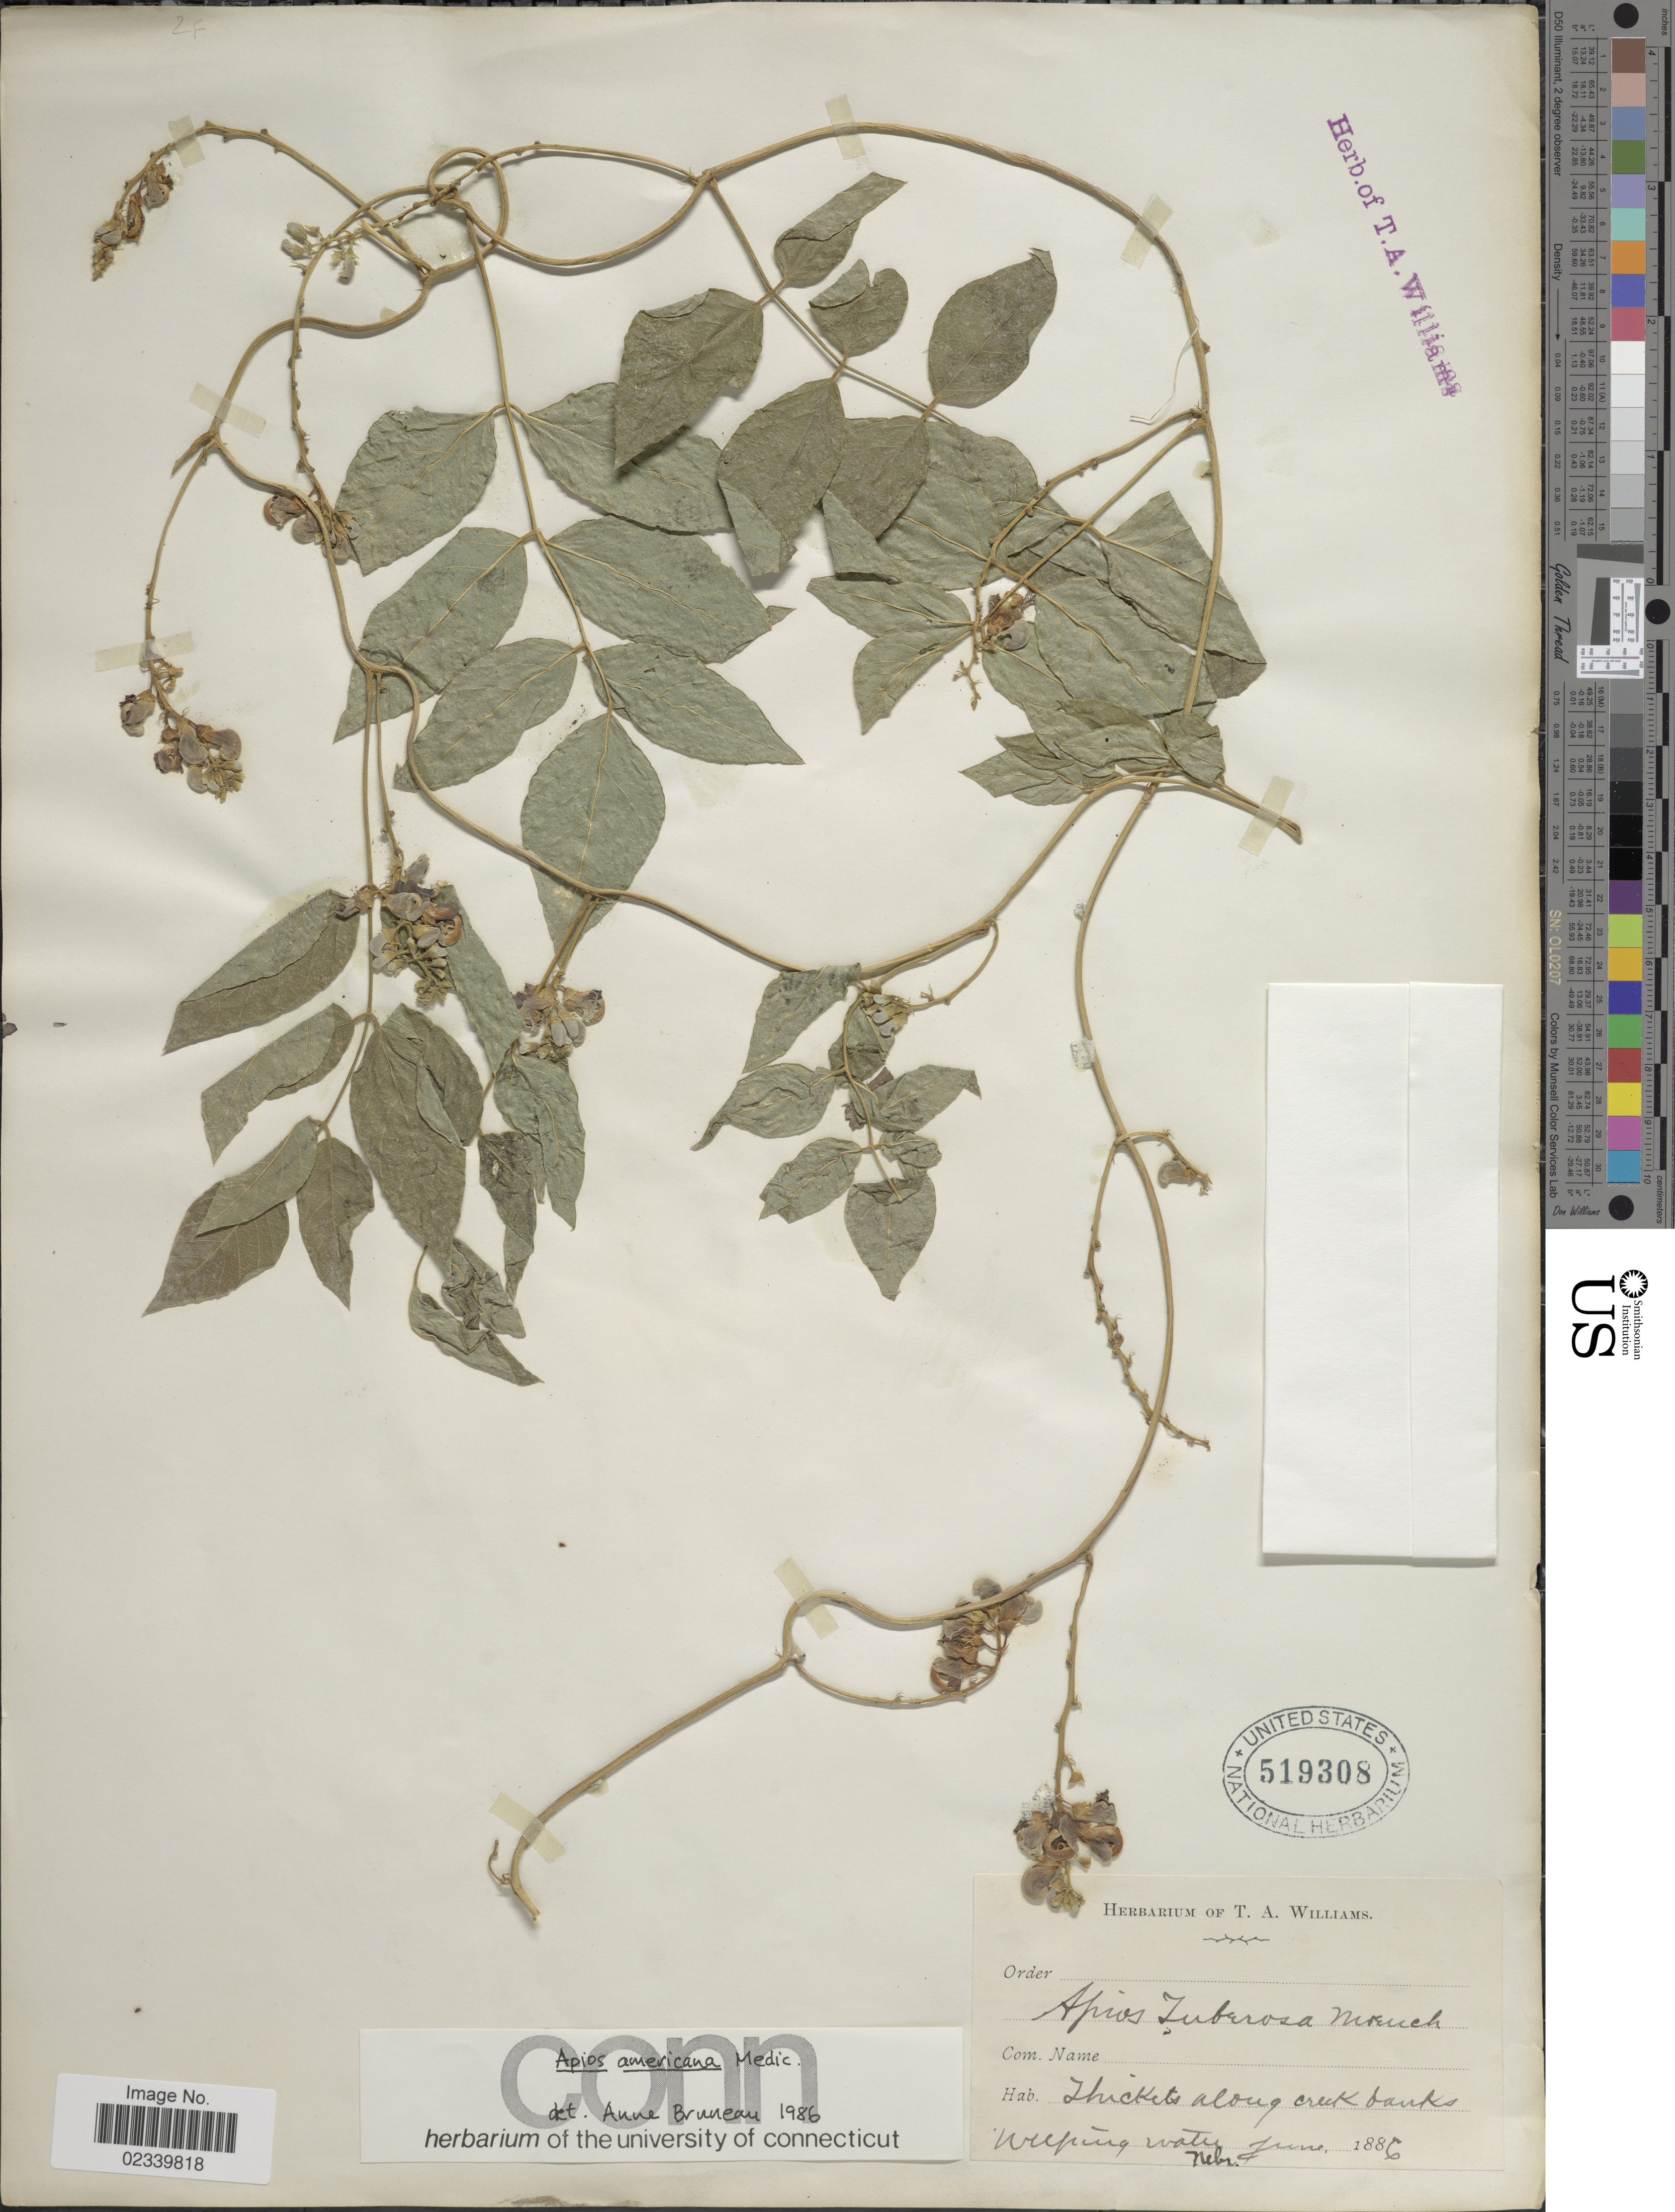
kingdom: Plantae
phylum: Tracheophyta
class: Magnoliopsida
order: Fabales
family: Fabaceae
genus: Apios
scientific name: Apios americana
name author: Medik.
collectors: ex herb. Thos. A. Williams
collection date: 1886-06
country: United States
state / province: Nebraska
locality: Thickets along creek banks Weeping Water, Nebr,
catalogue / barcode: US 519308